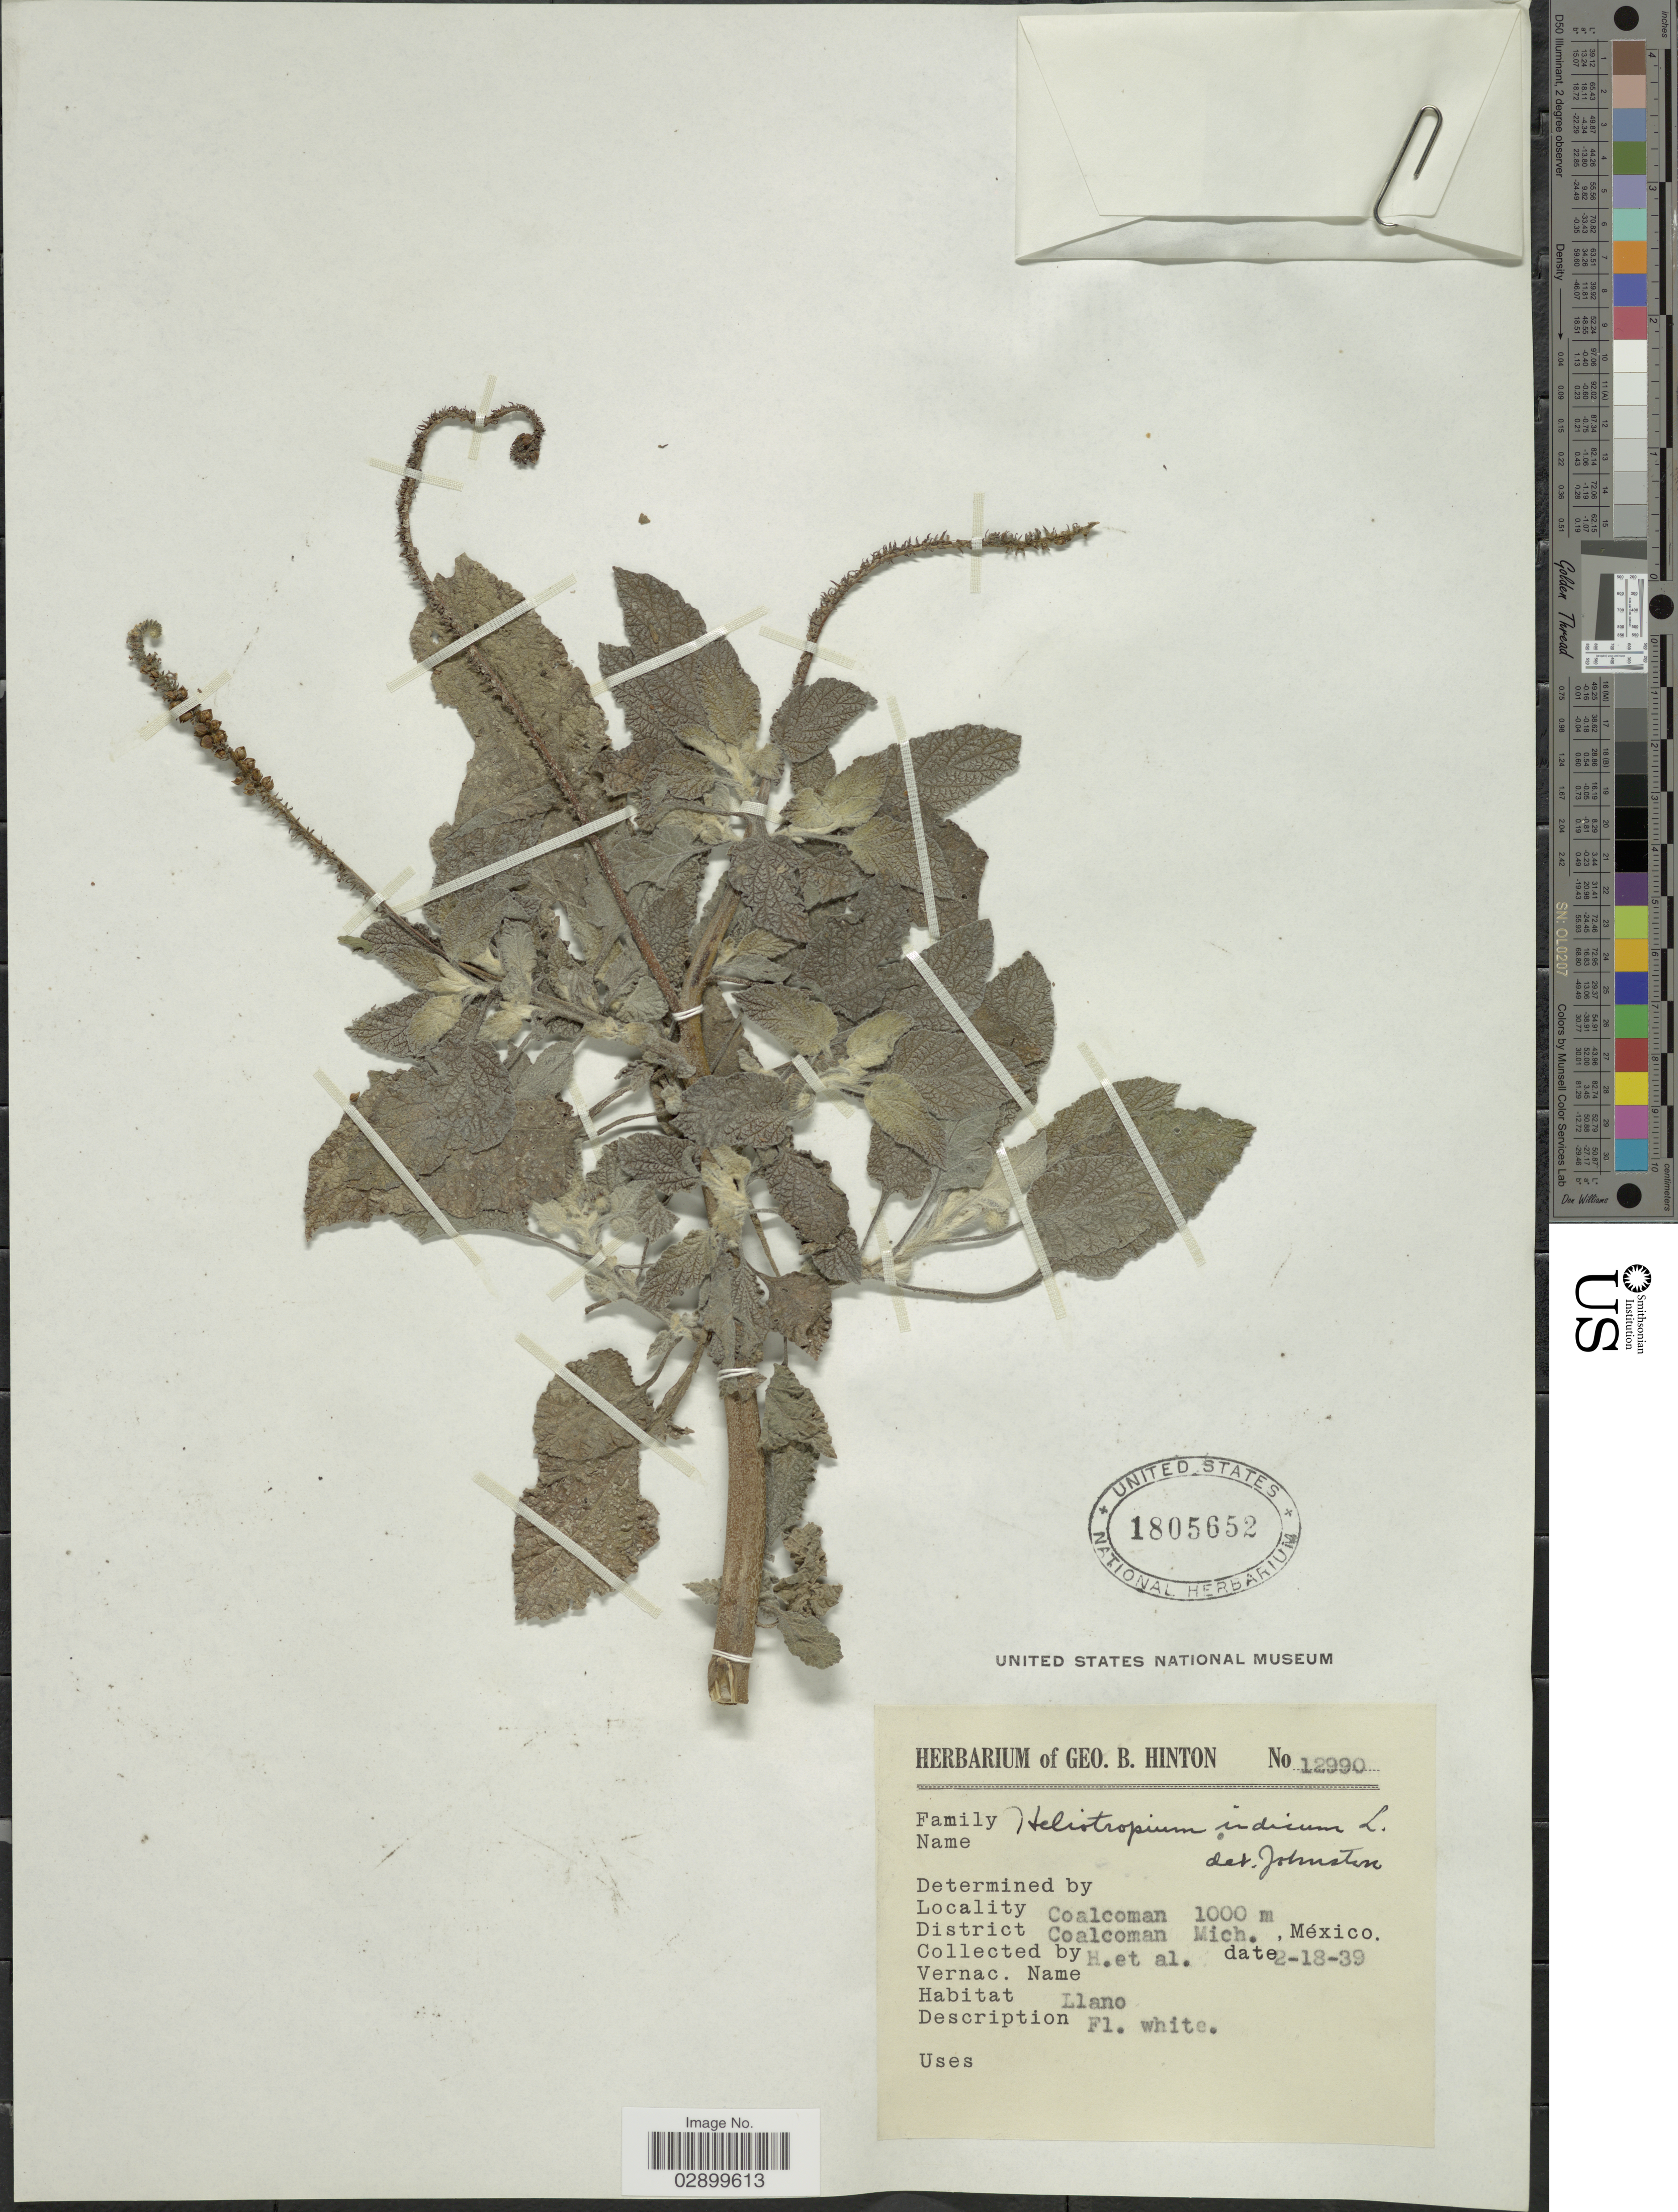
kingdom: Plantae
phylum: Tracheophyta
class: Magnoliopsida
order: Boraginales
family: Heliotropiaceae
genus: Heliotropium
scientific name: Heliotropium indicum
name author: L.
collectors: G. B. Hinton & et al.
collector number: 12990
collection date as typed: Transcribed d/m/y: 18/2/39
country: Mexico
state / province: Michoacán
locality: Coalcoman, District Coalcoman.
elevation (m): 1000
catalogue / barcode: US 1805652